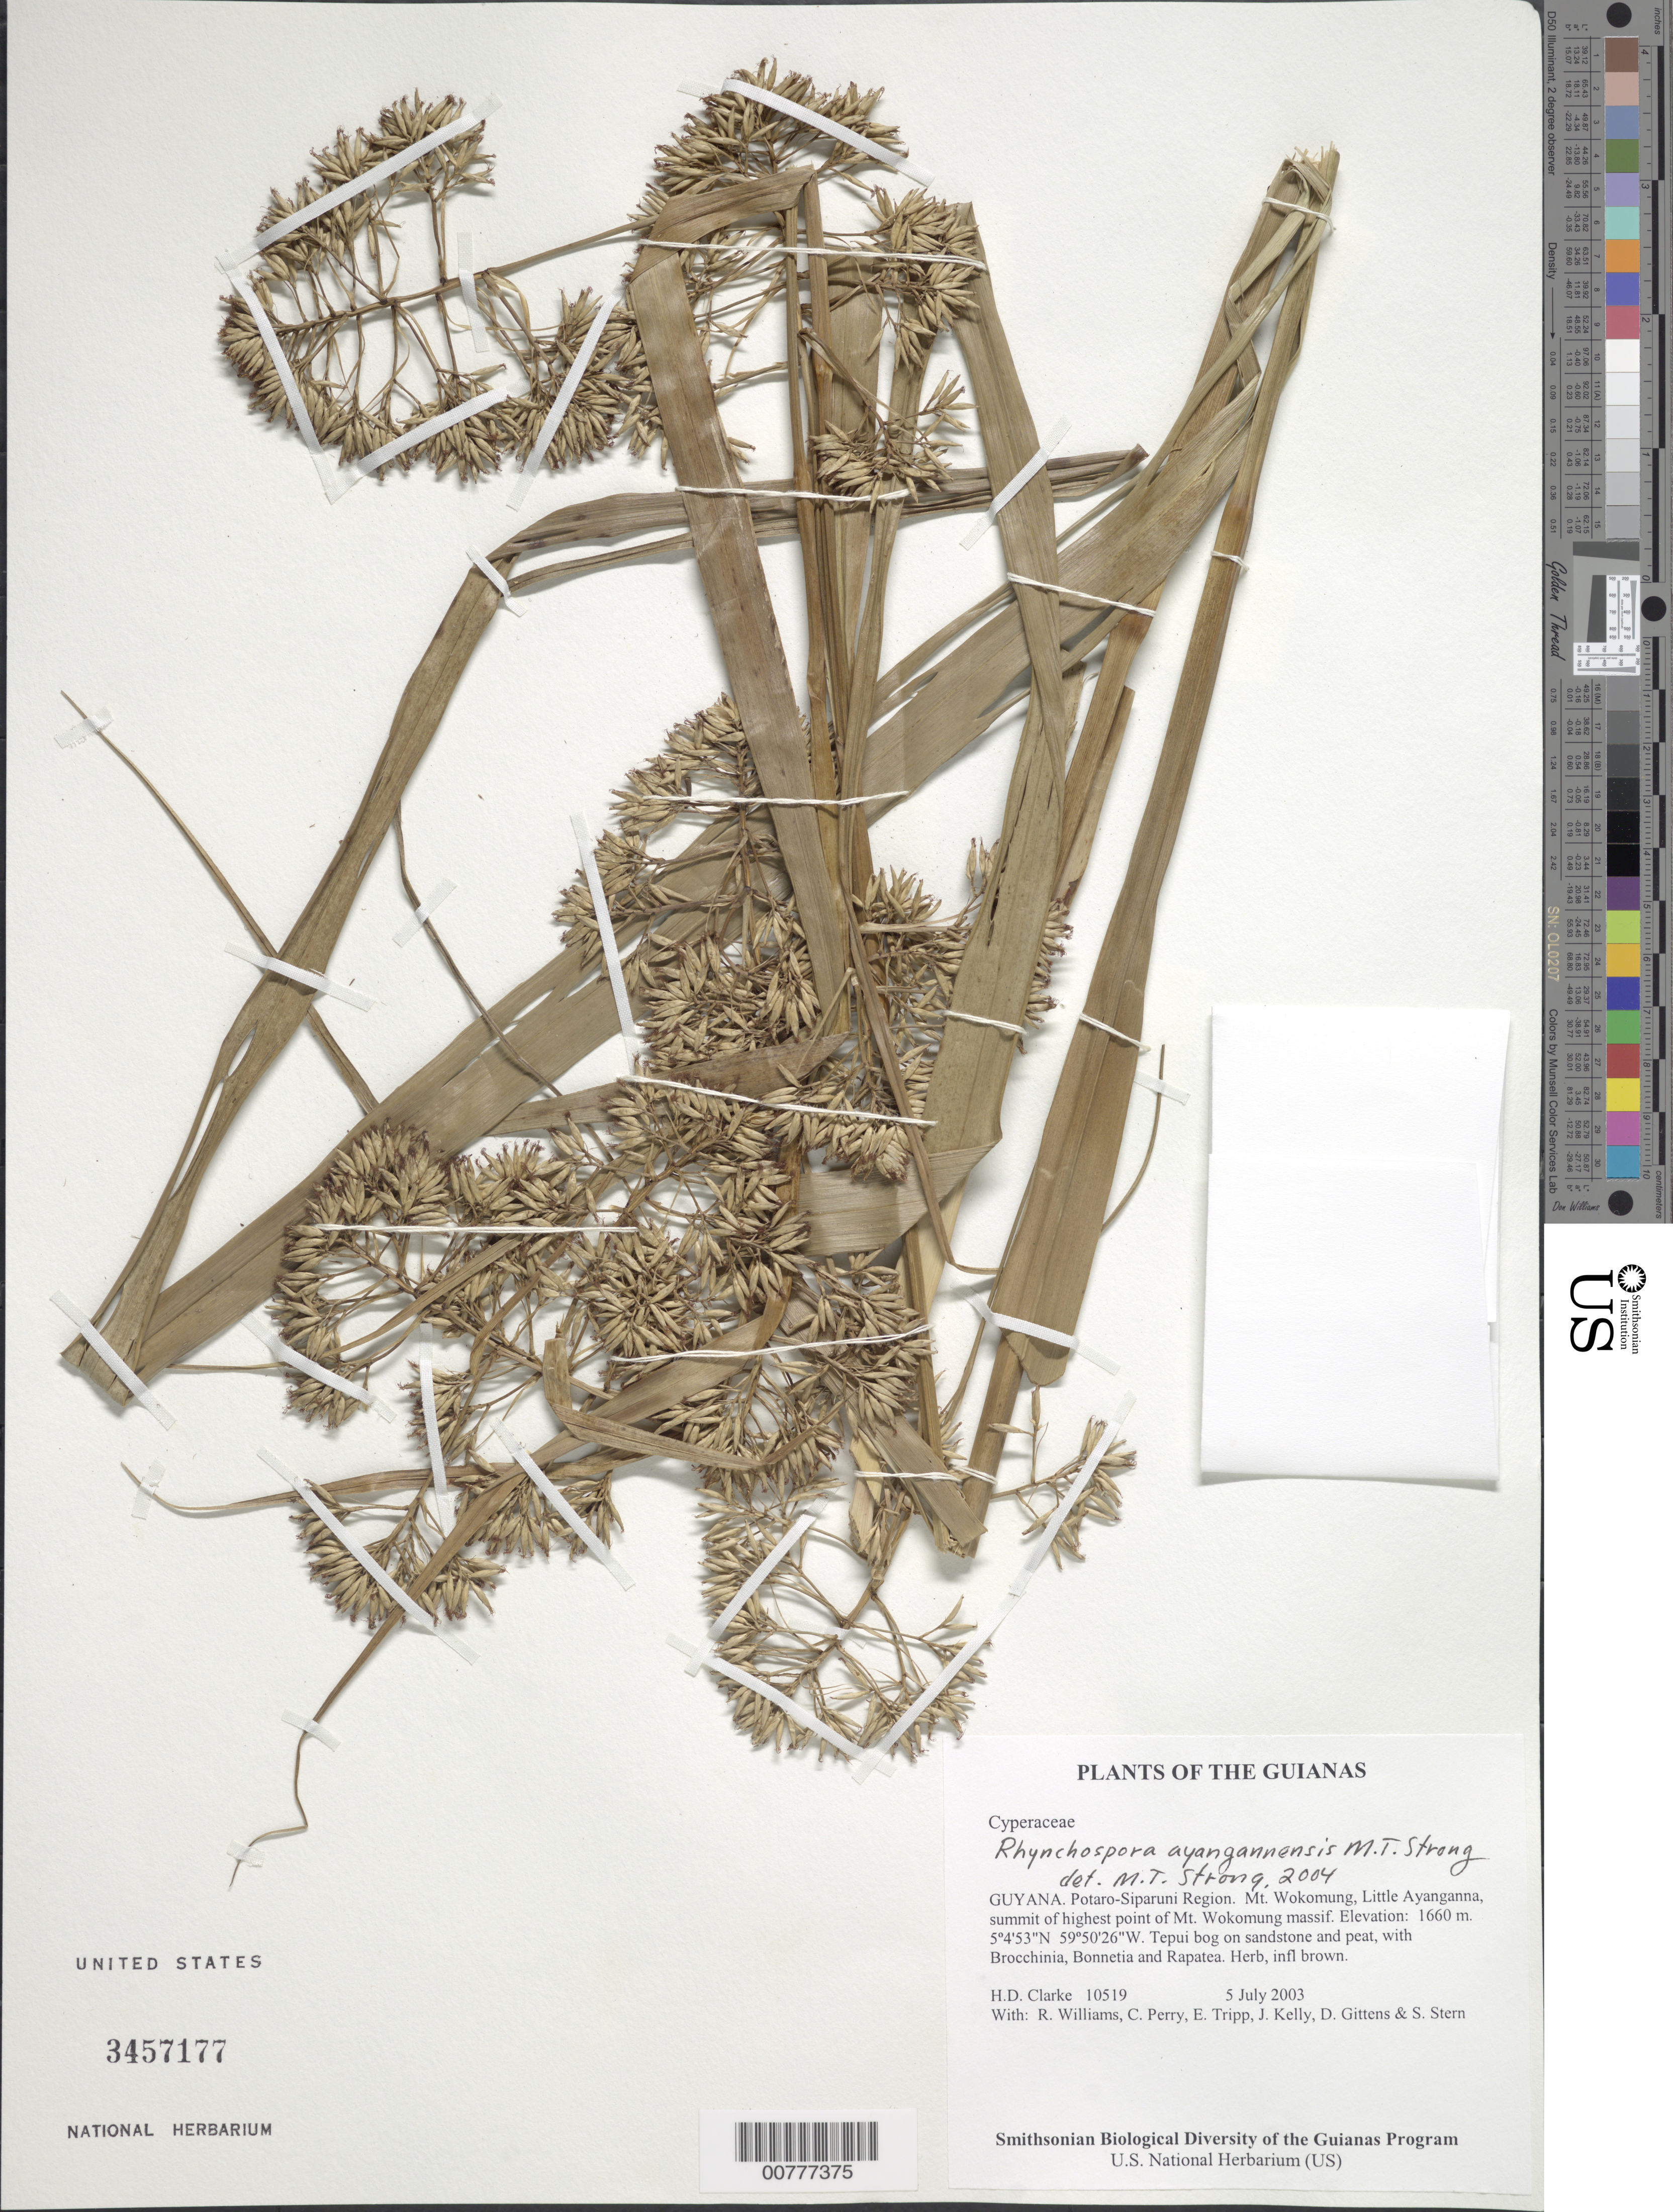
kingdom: Plantae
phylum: Tracheophyta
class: Liliopsida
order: Poales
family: Cyperaceae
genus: Rhynchospora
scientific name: Rhynchospora ayangannensis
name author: M.T. Strong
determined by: Strong, M. T., (US), Smithsonian Institution - National Museum of Natural History (UNITED STATES)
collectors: H. D. Clarke, R. Williams, C. Perry, E. Tripp, J. Kelly, D. Gittens & S. R. Stern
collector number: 10519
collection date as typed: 5 July 2003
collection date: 2003-07-05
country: Guyana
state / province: Potaro-Siparuni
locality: Mt. Wokomung, Little Ayanganna, summit of highest point of Mt. Wokomung massif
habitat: Tepui bog on sandstone and peat, with Brocchinia, Bonnetia and Rapatea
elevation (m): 1660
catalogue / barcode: US 3457177